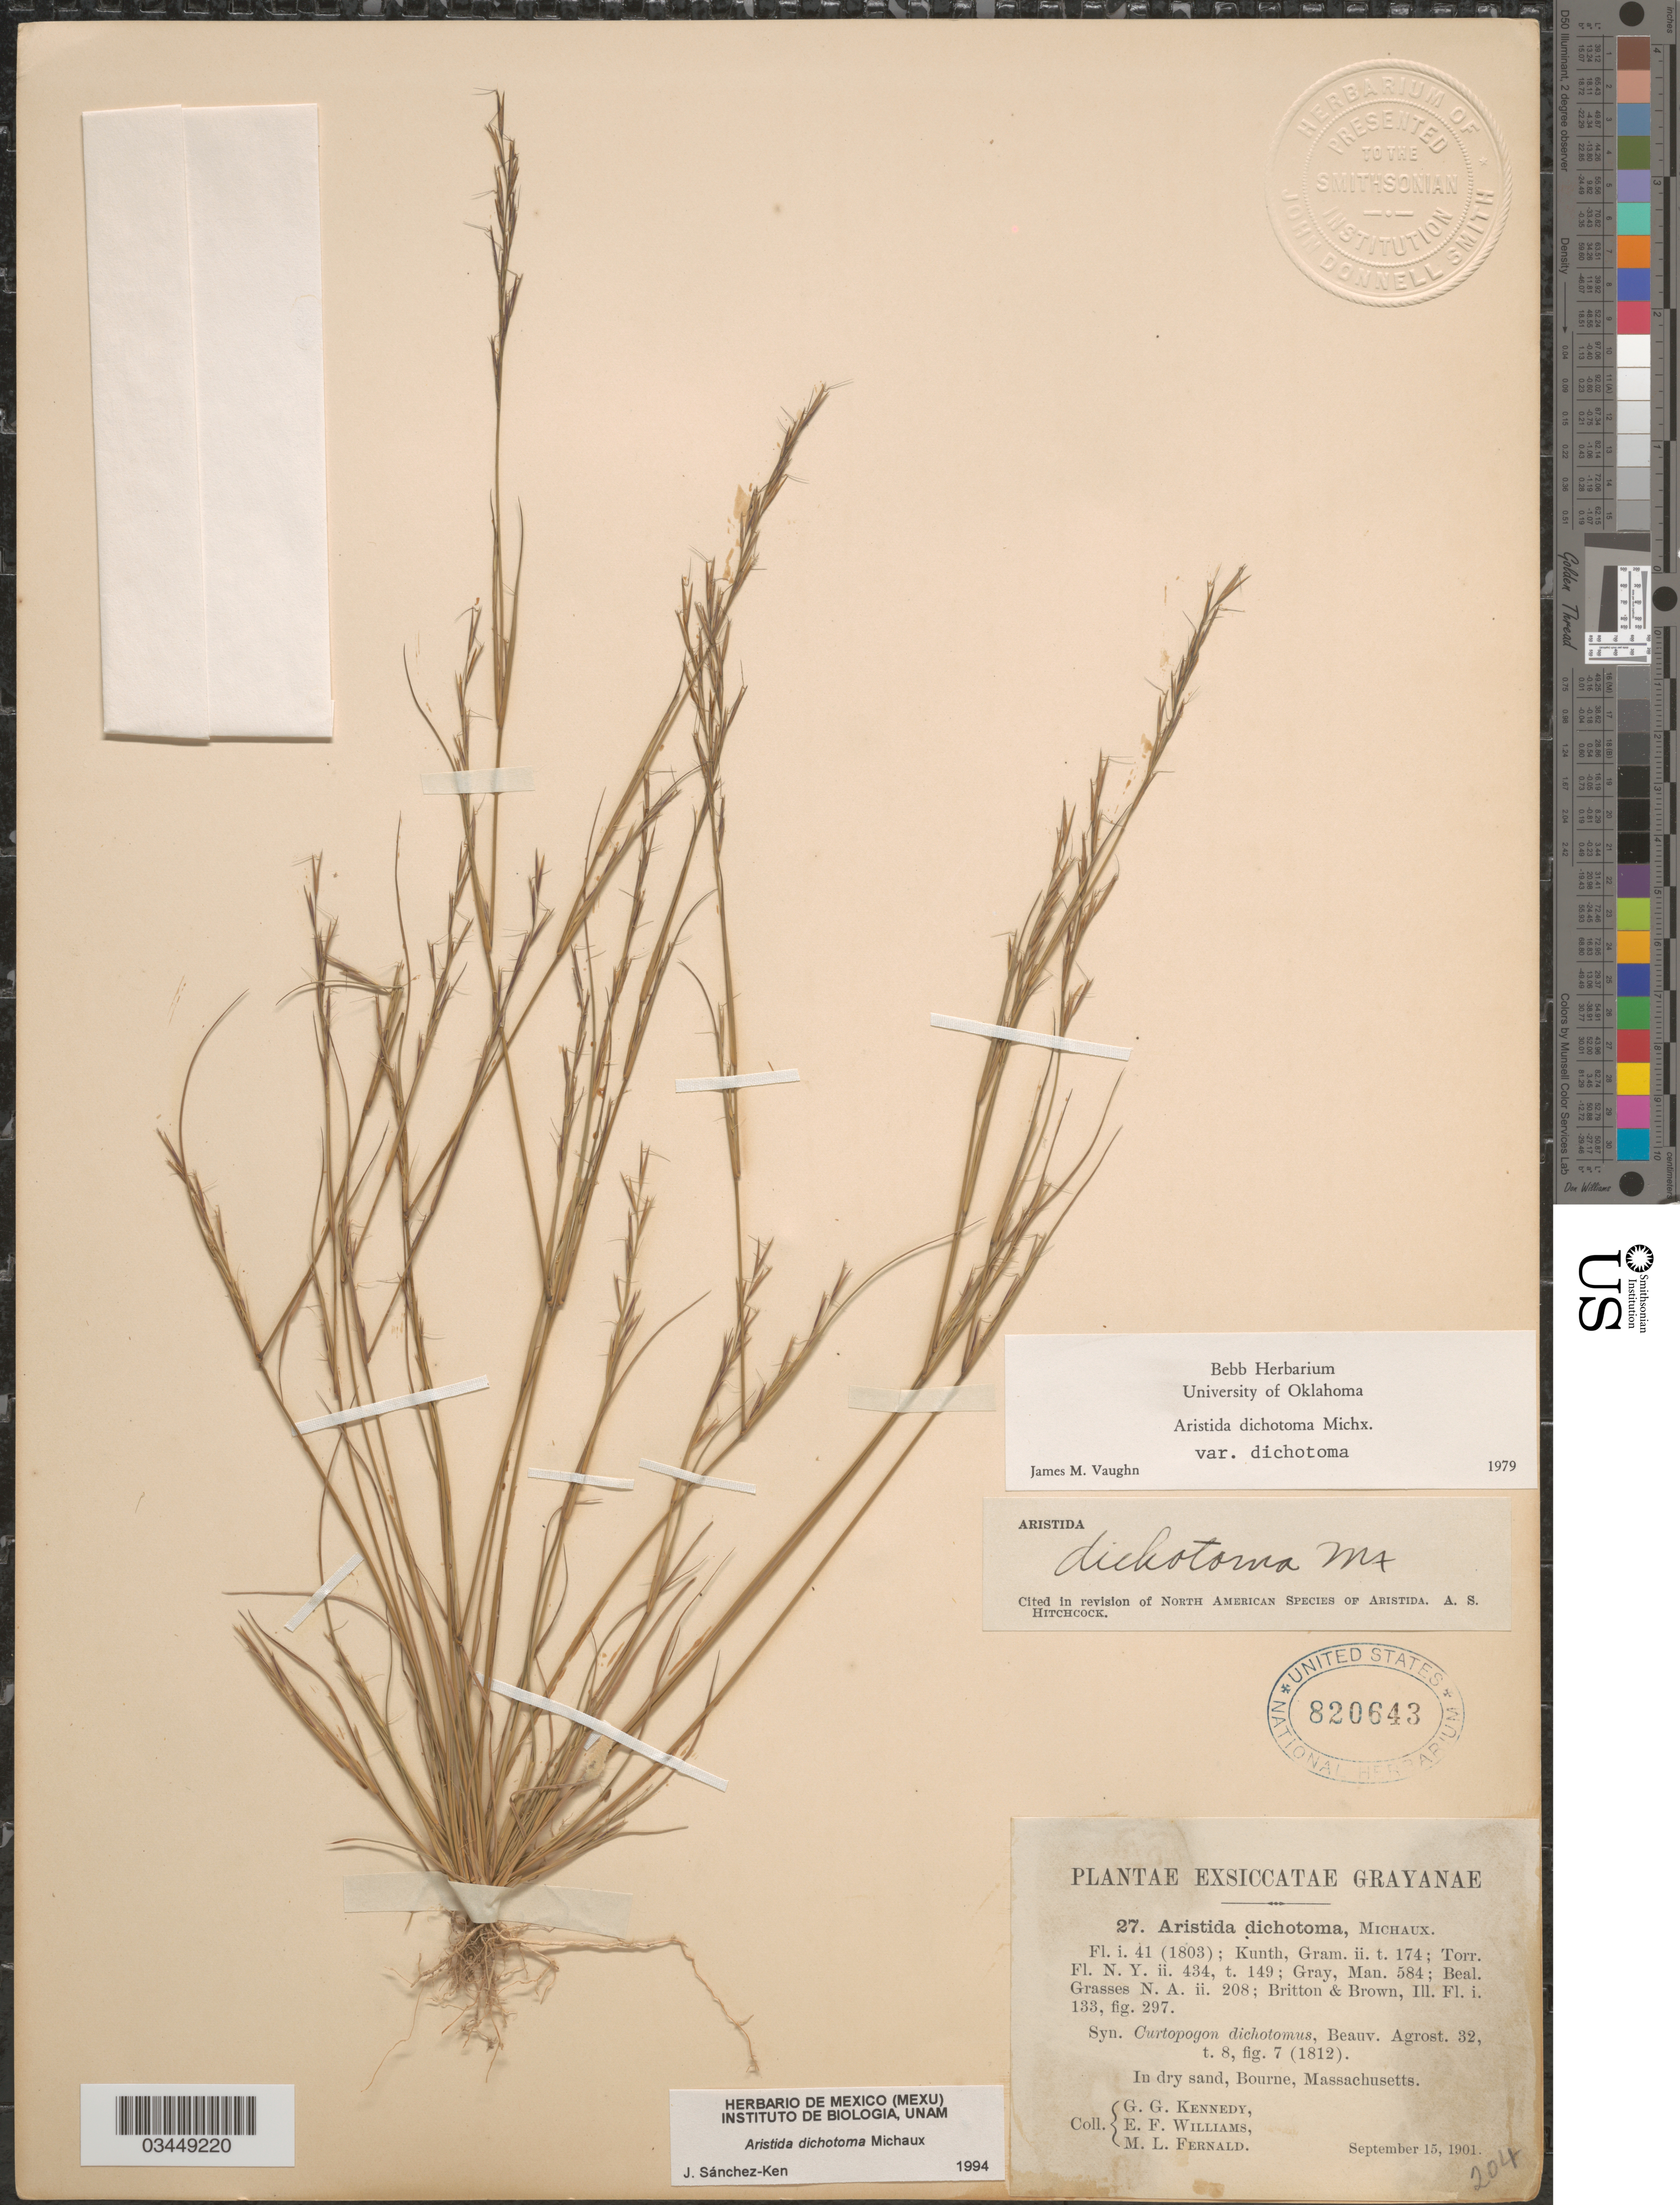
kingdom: Plantae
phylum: Tracheophyta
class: Liliopsida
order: Poales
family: Poaceae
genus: Aristida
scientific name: Aristida dichotoma var. dichotoma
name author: Michx.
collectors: G. Kennedy, E. Williams & M. L. Fernald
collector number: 27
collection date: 1901-09-15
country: United States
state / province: Massachusetts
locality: In dry sand, Bourne.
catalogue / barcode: US 820643